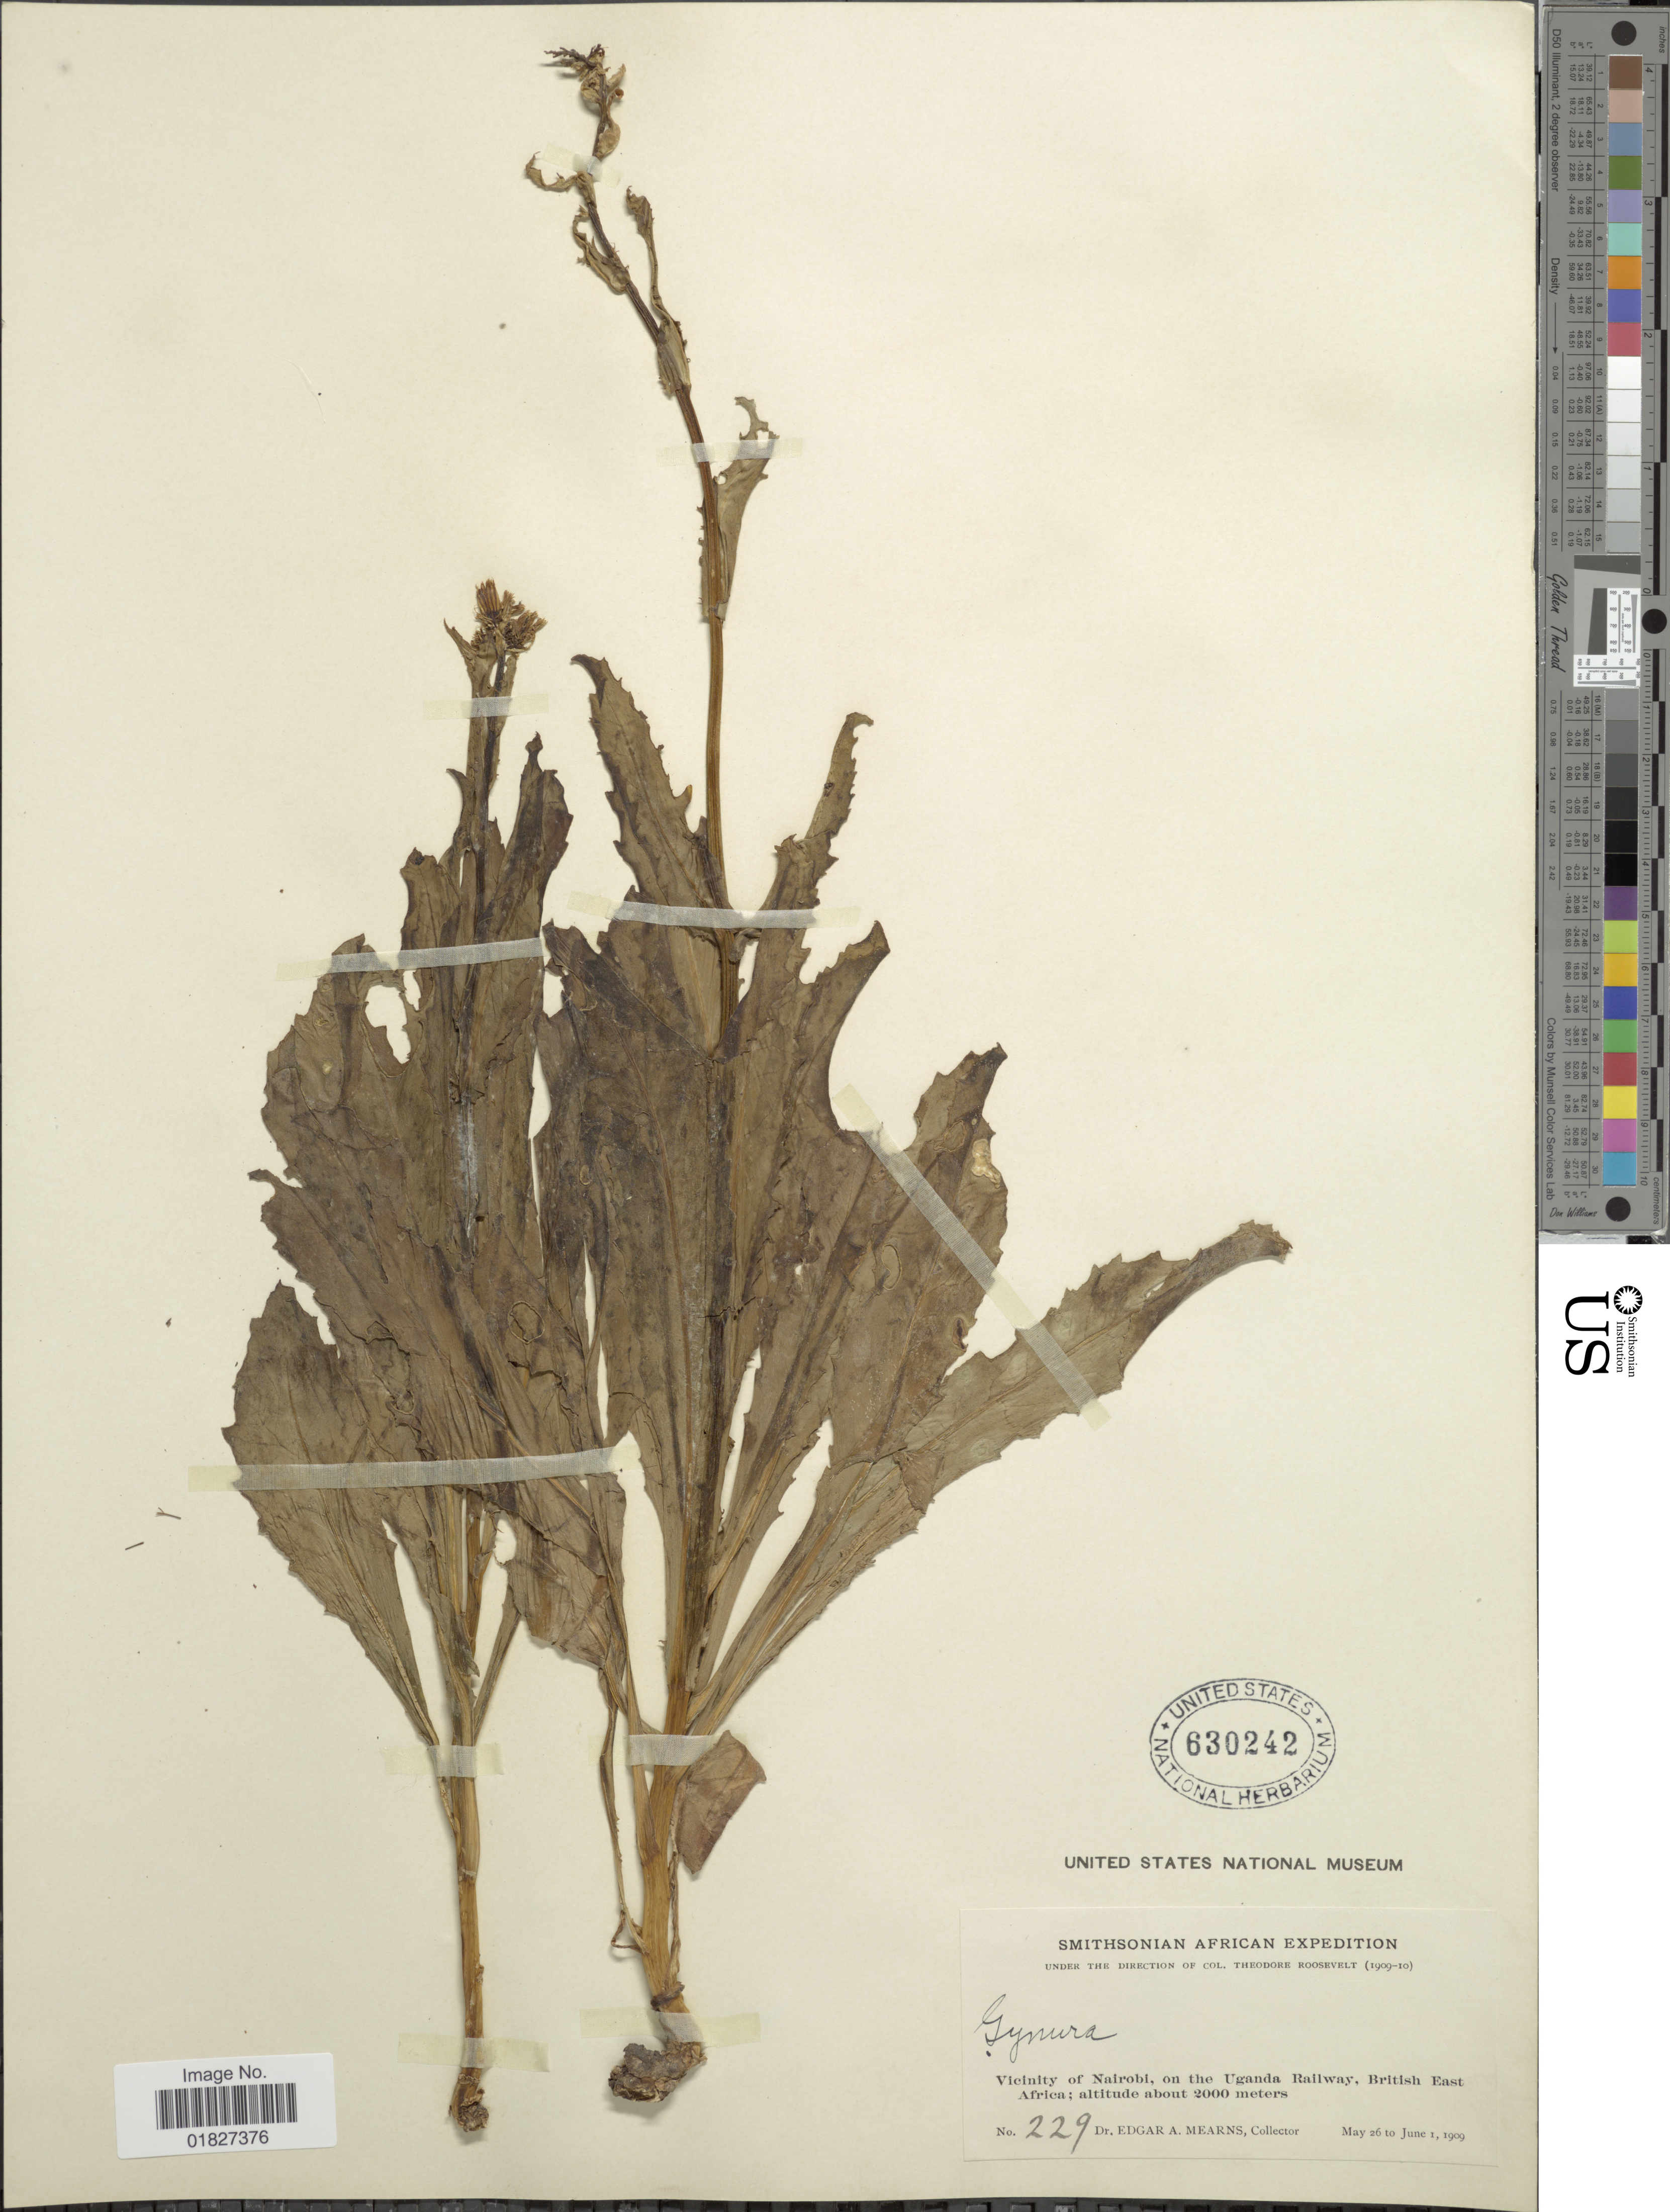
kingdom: Plantae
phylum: Tracheophyta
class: Magnoliopsida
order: Asterales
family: Asteraceae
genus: Gynura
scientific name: Gynura sp.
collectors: E. A. Mearns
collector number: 229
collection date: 1909-05-26/1909-06-01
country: Kenya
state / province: Nairobi Area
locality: Vicinity of Nairobi, on the Uganda Railway, British East Africa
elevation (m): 2000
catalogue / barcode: US 630242